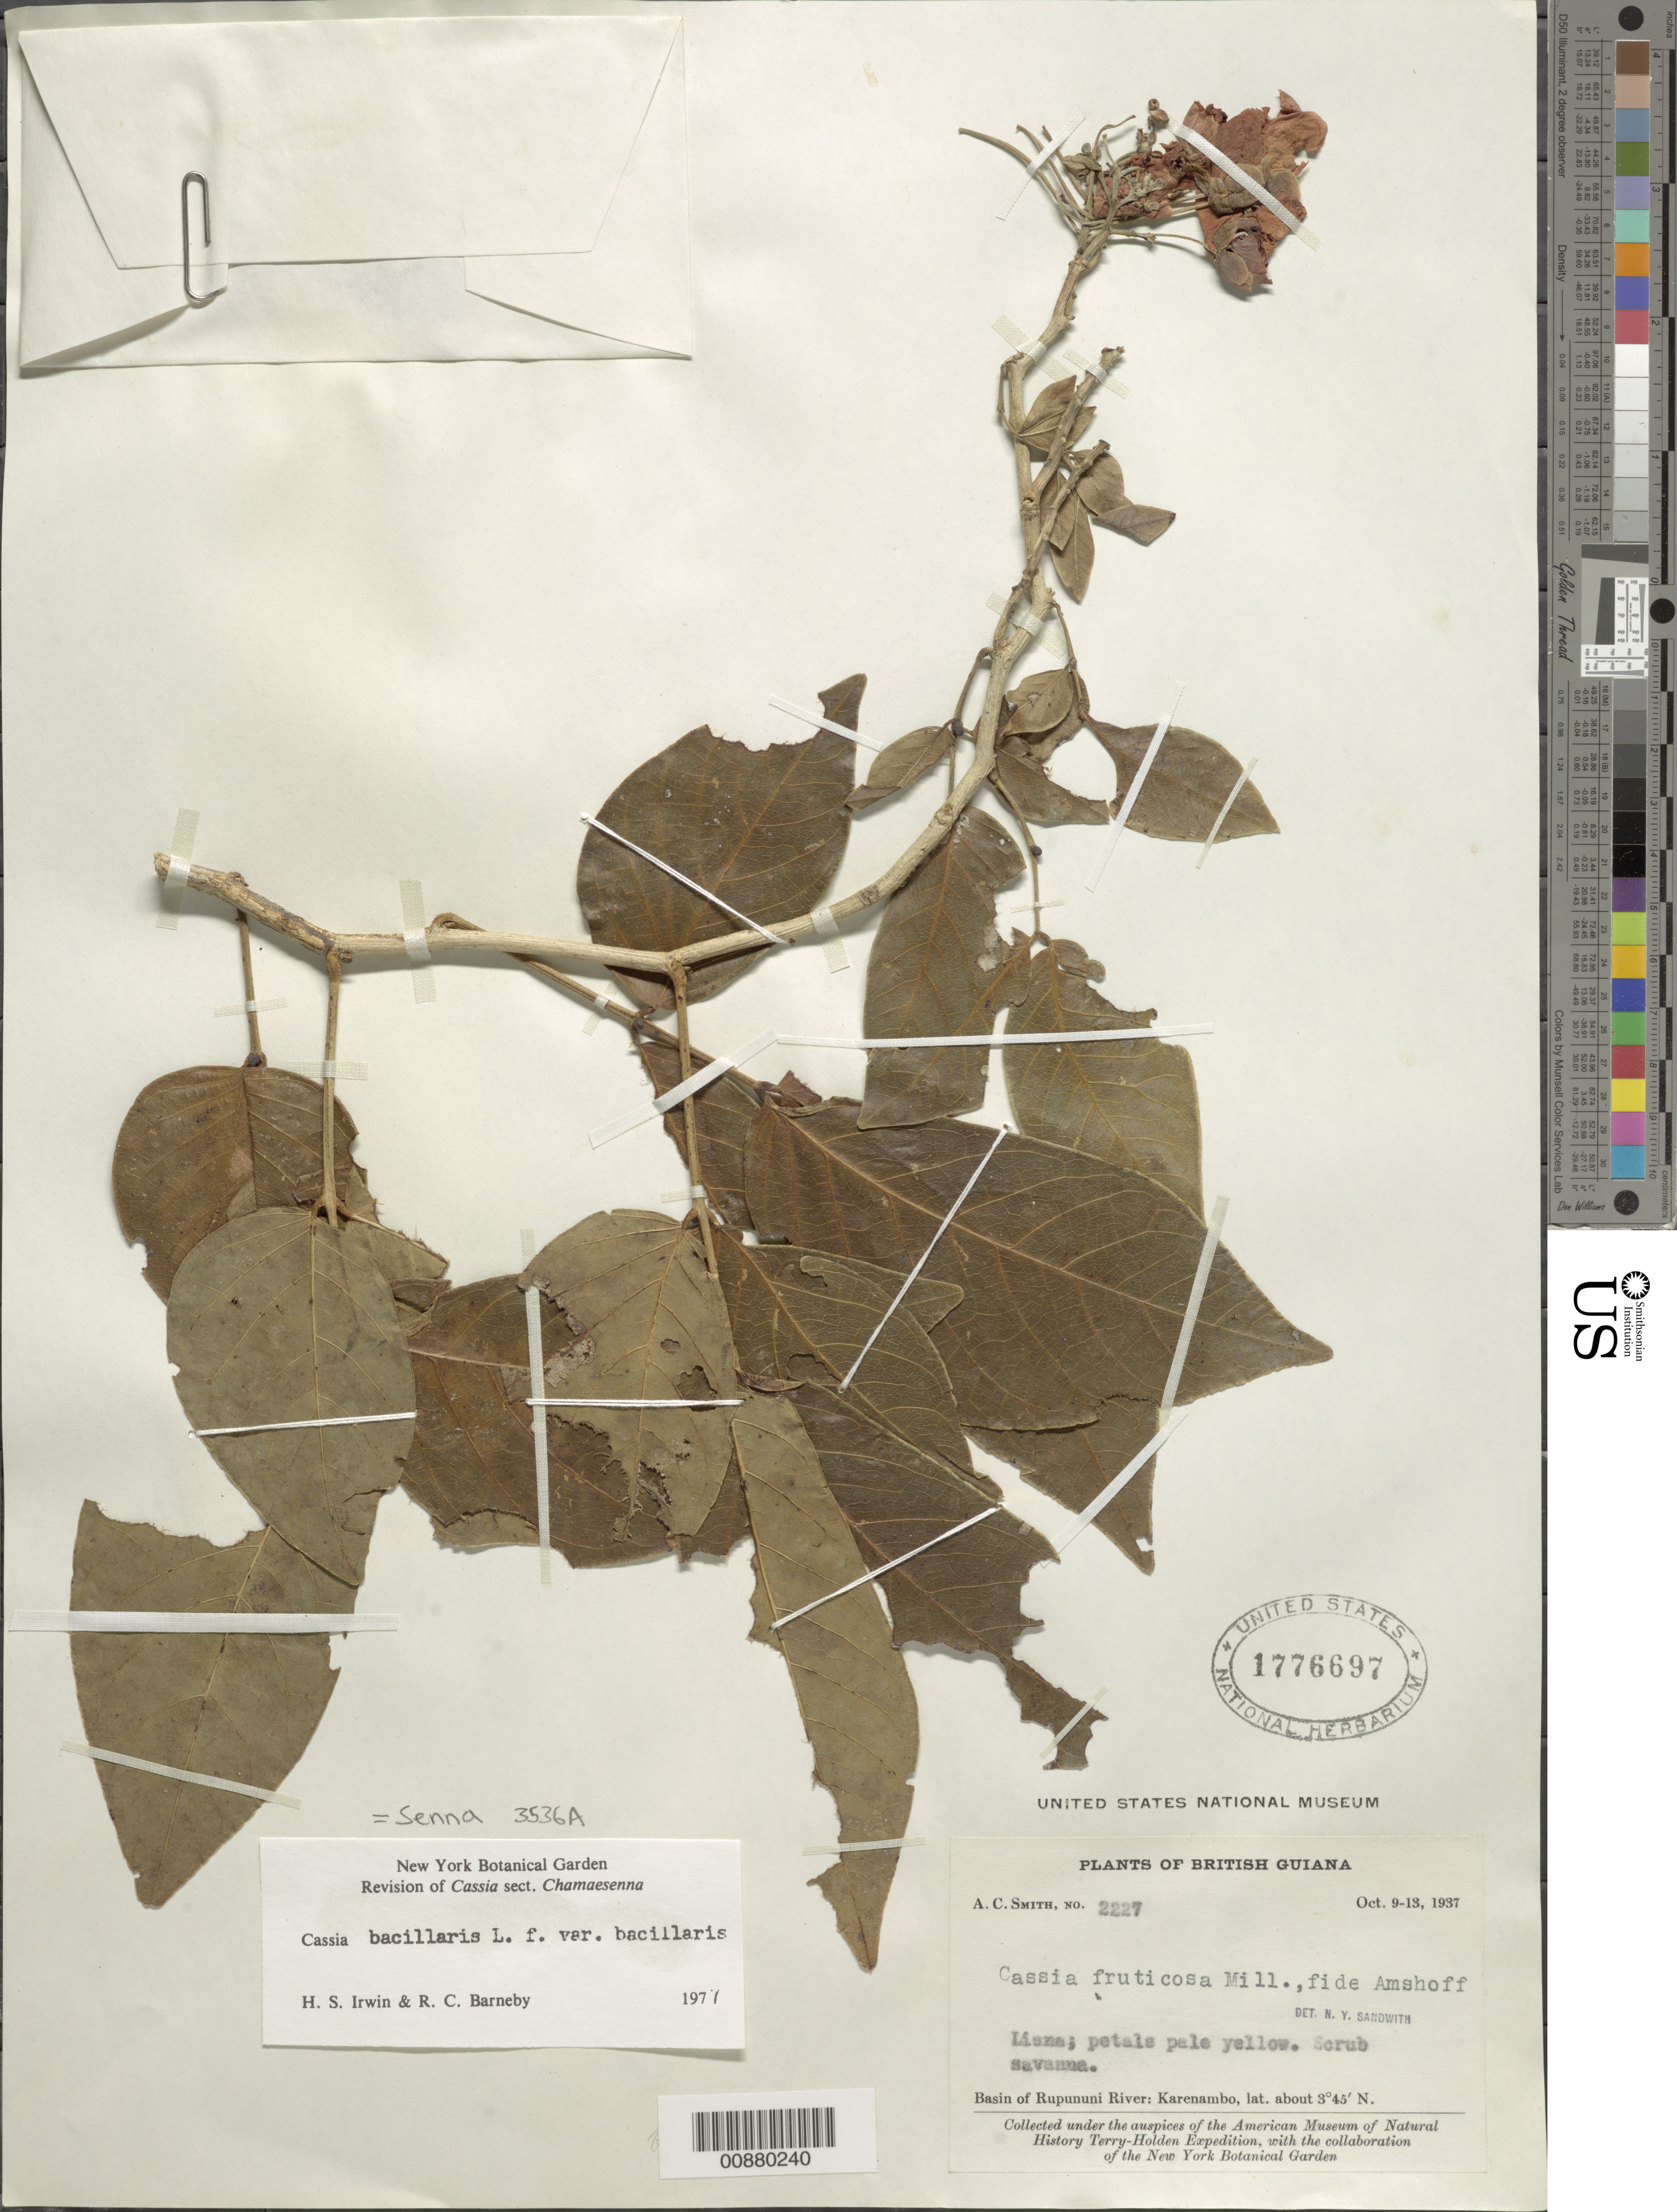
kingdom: Plantae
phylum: Tracheophyta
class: Magnoliopsida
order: Fabales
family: Fabaceae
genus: Senna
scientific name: Senna bacillaris var. bacillaris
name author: (L. f.) H.S. Irwin & Barneby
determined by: Irwin, H. S.; Barneby, R. C.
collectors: A. C. Smith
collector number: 2227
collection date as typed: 9-Oct-37 to 13-Oct-37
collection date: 1937-10-09/1937-10-13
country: Guyana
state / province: U. Takutu-U. Essequibo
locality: Karanambo, Rupununi River basin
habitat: Scrub savanna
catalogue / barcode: US 1776697